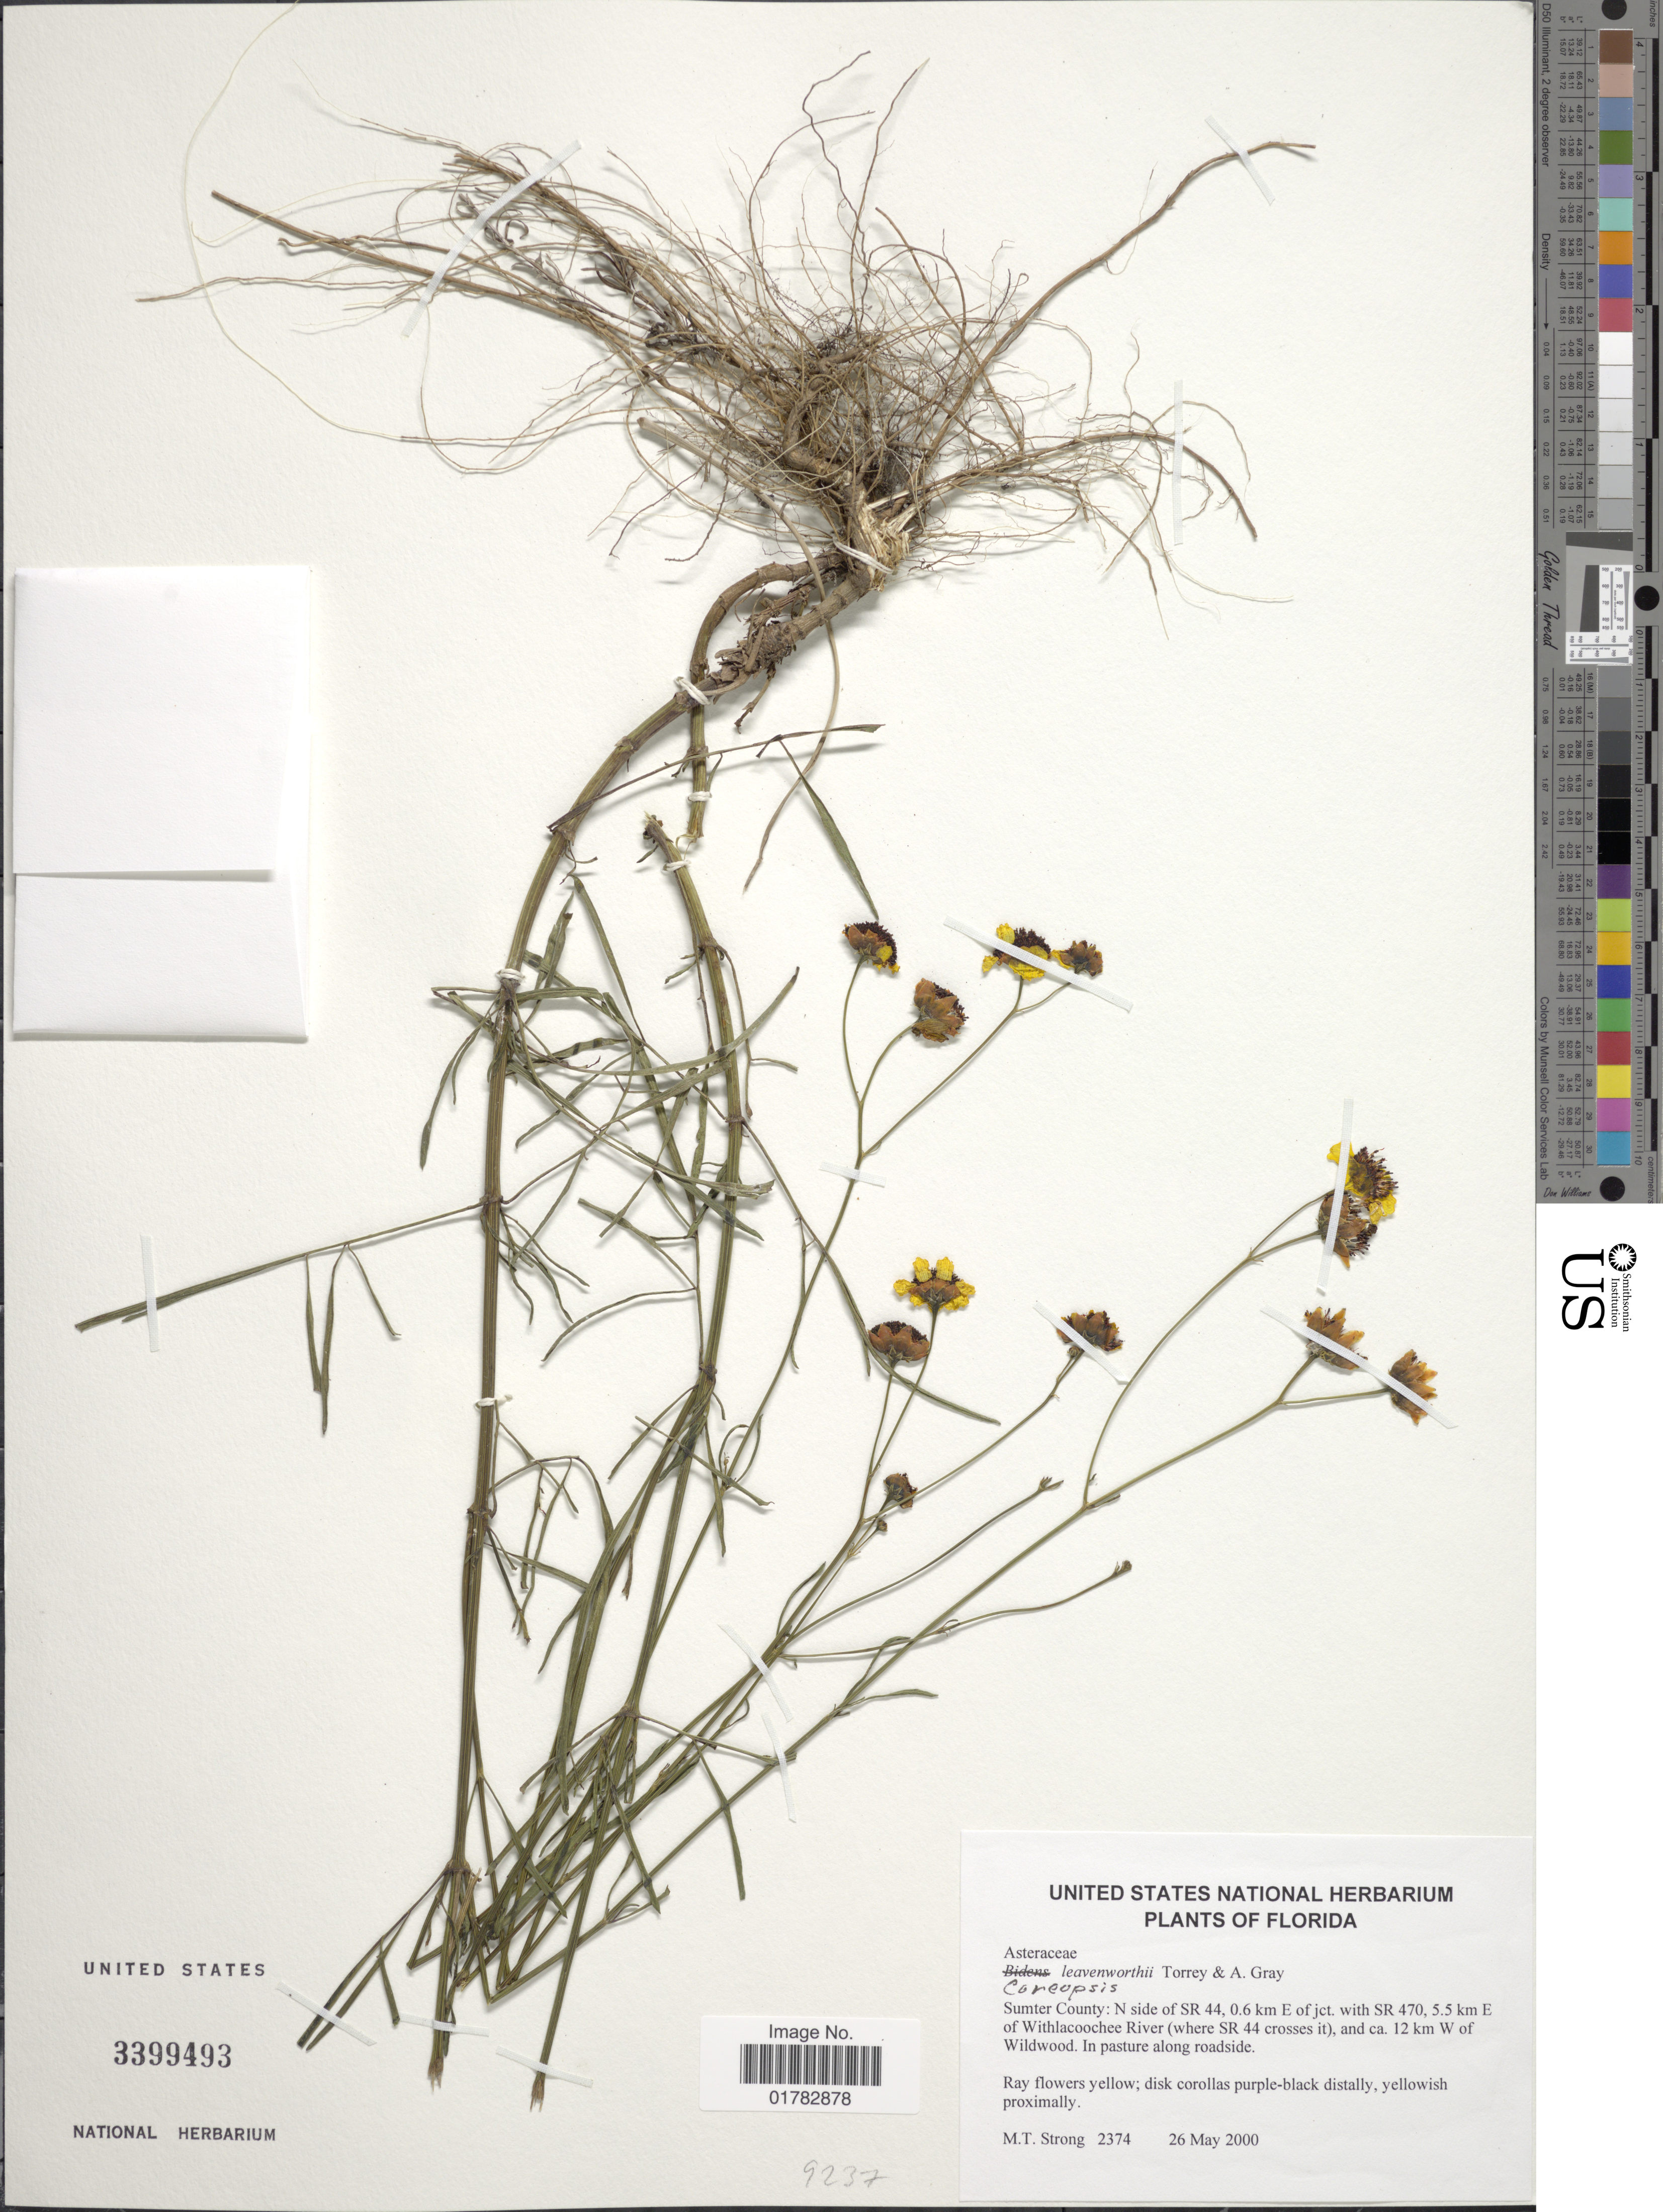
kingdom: Plantae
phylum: Tracheophyta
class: Magnoliopsida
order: Asterales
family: Asteraceae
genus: Coreopsis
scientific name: Coreopsis leavenworthii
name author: Torr. & A. Gray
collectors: M. T. Strong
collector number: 2374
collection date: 2000-05-26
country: United States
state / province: Florida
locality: Sumter County: N side of SR 44,06 km E of jct, with SR 470, 5.5 km E of Withlacoochee River (where SR 44 crosses it), and ca. 12 km W of Wildwood, in pasture along roadside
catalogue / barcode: US 3399493